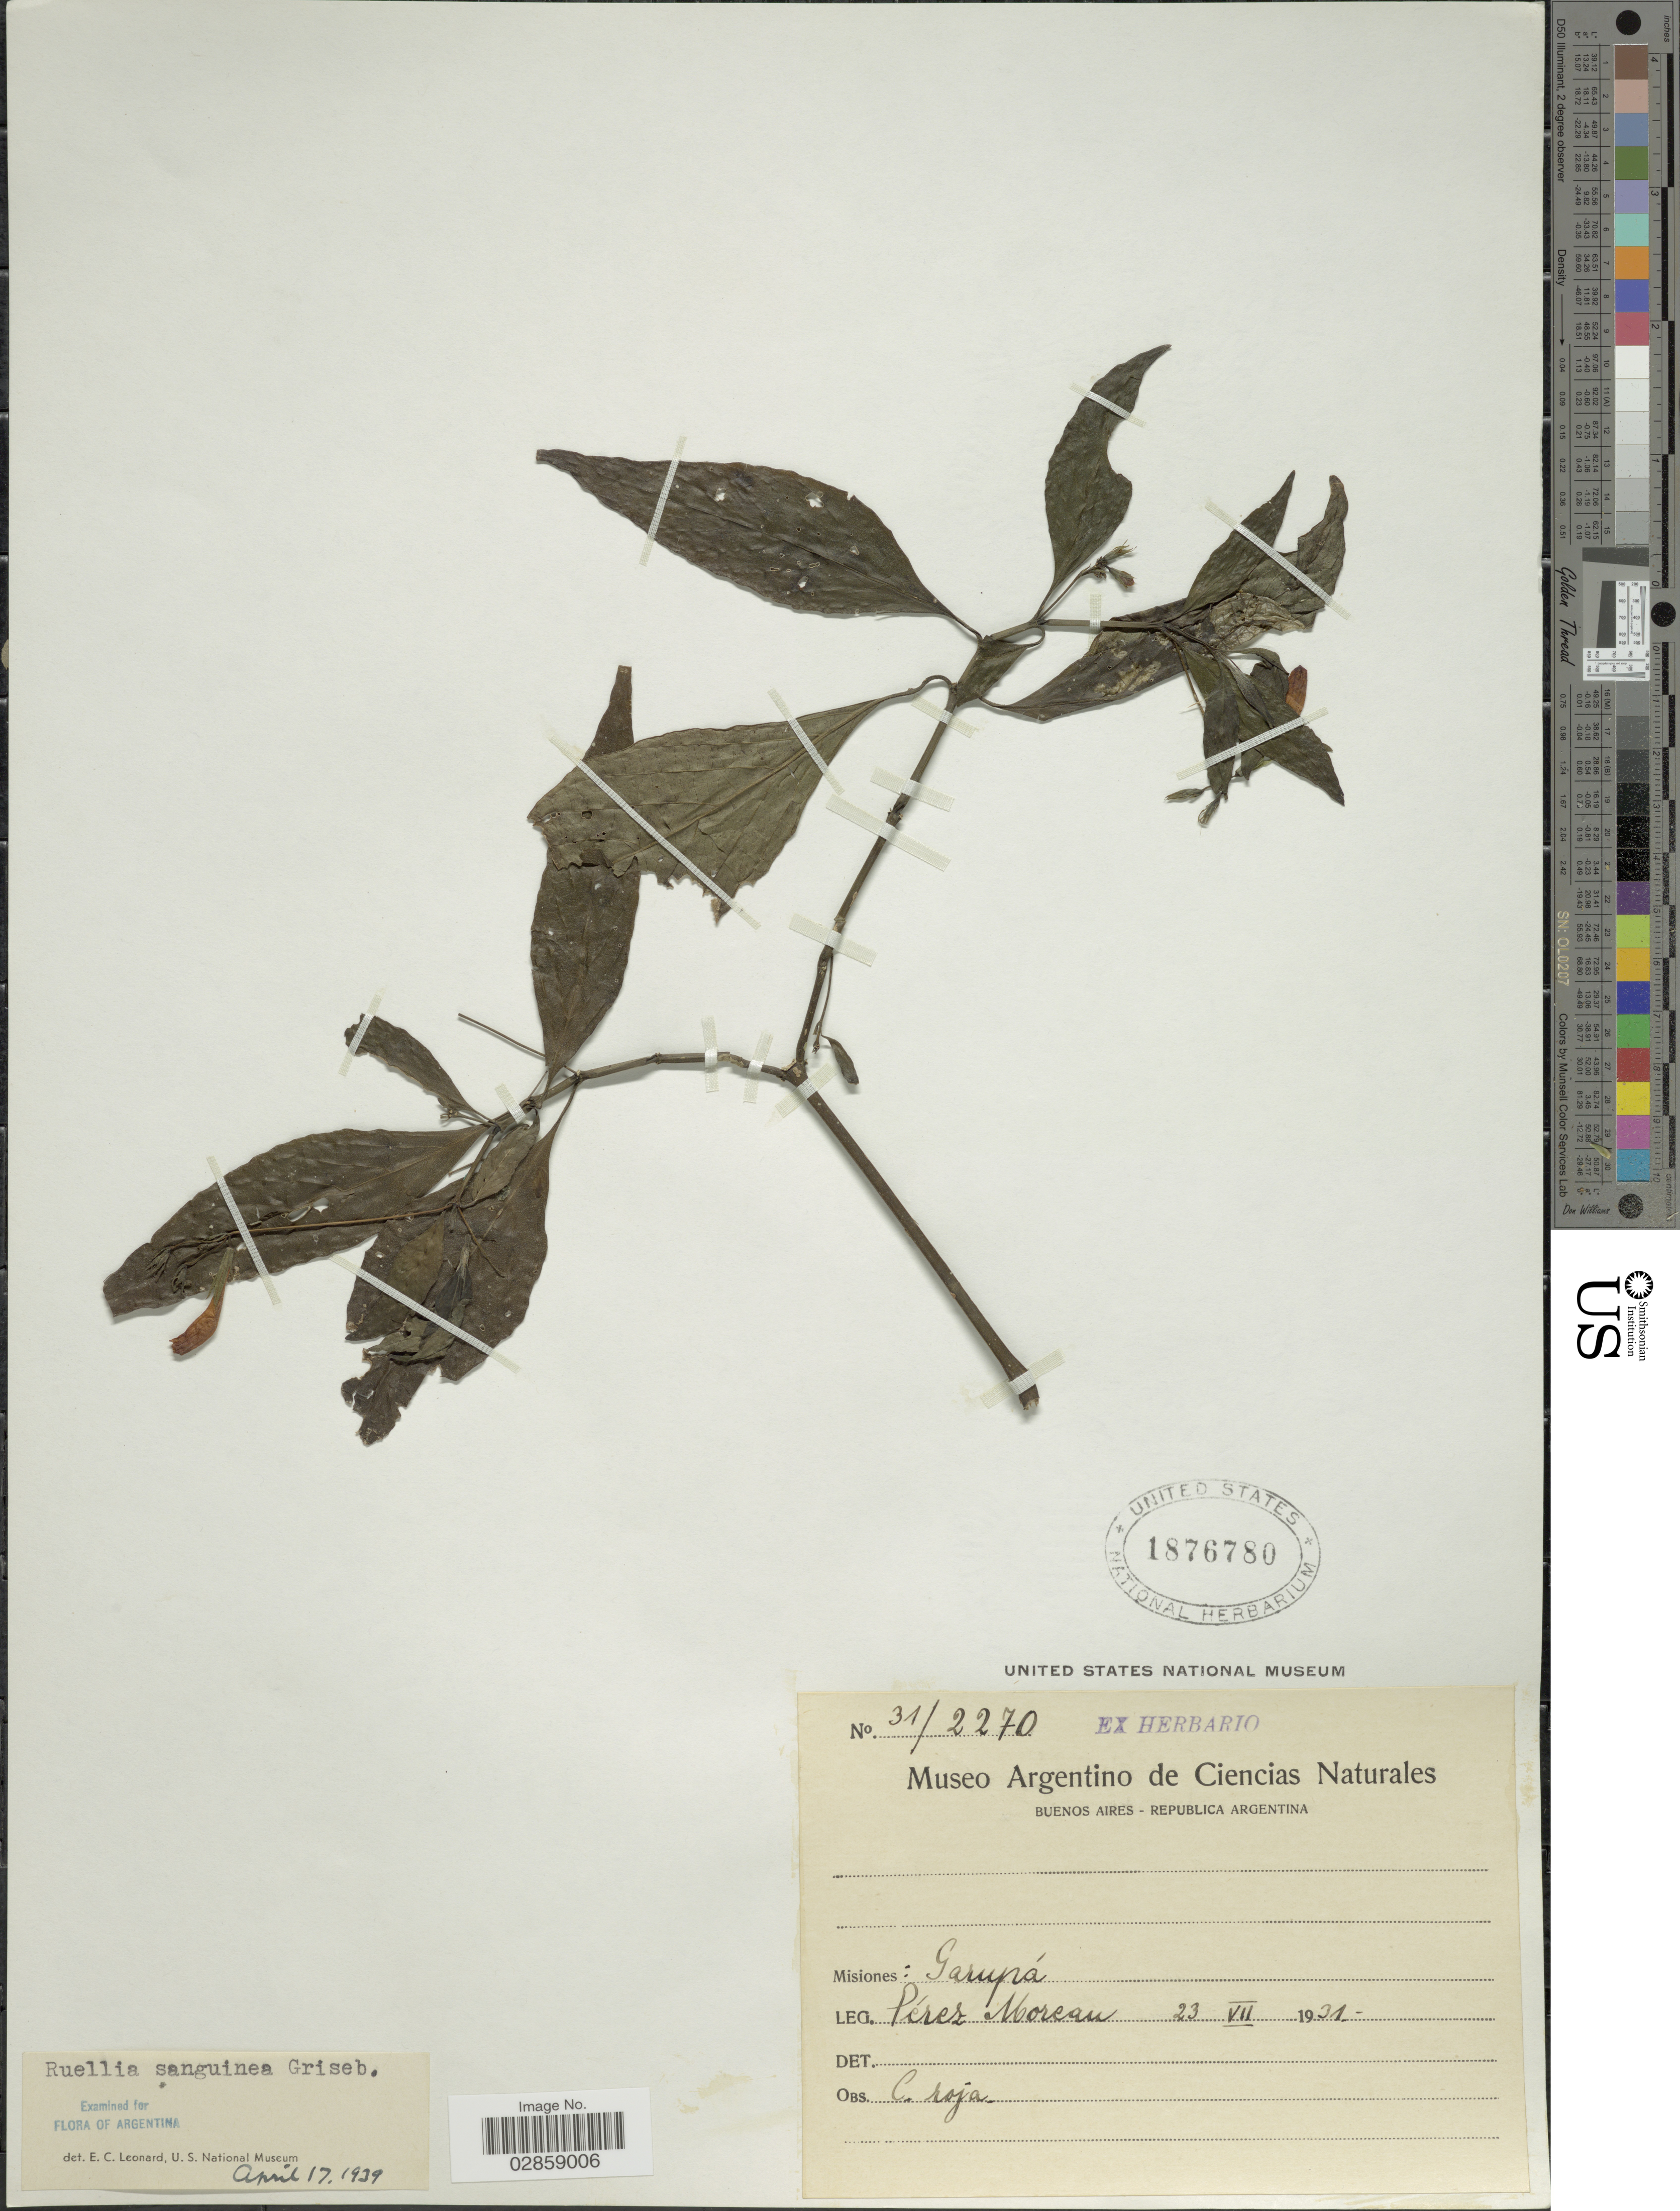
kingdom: Plantae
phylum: Tracheophyta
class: Magnoliopsida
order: Lamiales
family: Acanthaceae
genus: Ruellia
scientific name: Ruellia angustiflora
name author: (Nees) Lindau ex Rambo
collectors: P. Moreau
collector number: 31/2270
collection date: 1931-07-23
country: Argentina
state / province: Misiones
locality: Garupá.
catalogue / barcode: US 1876780